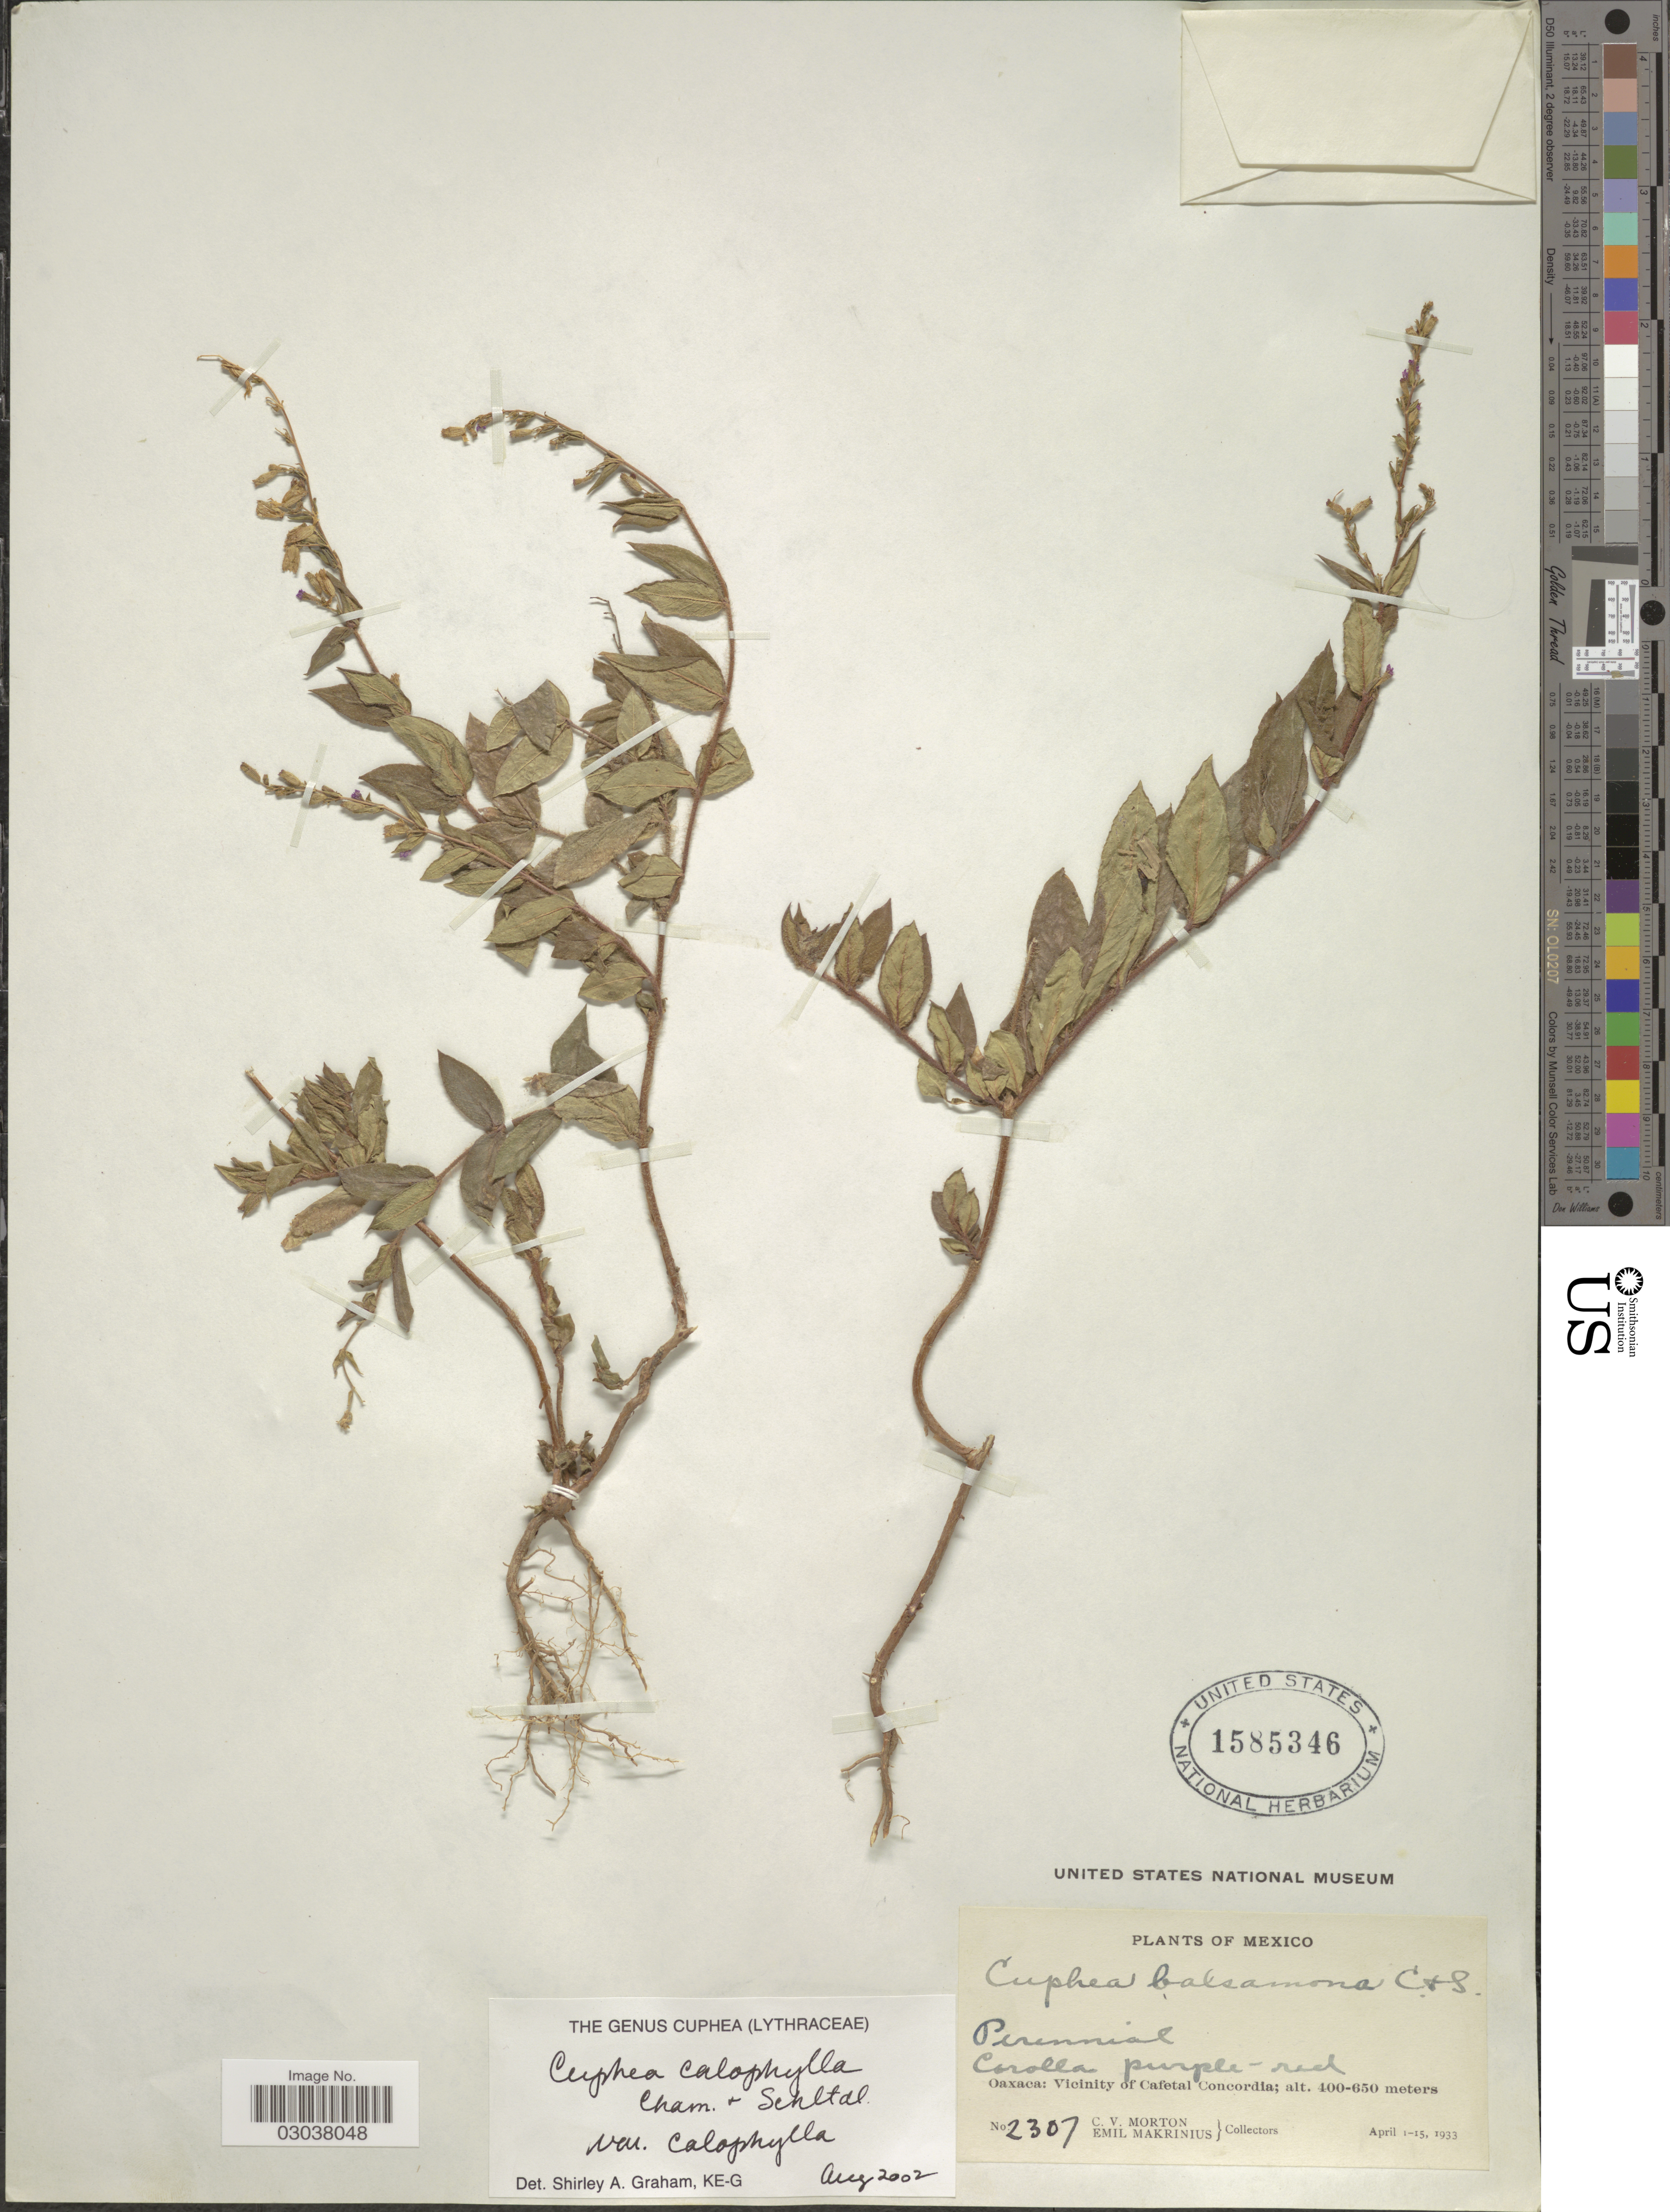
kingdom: Plantae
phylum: Tracheophyta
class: Magnoliopsida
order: Myrtales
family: Lythraceae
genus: Cuphea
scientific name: Cuphea calophylla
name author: Cham. & Schltdl.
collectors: C. V. Morton & E. Makrinus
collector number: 2307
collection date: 1933-04-01/1933-04-15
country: Mexico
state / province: Oaxaca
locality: Vicinity of Cafetal Concordia.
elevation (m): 400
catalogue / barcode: US 1585346